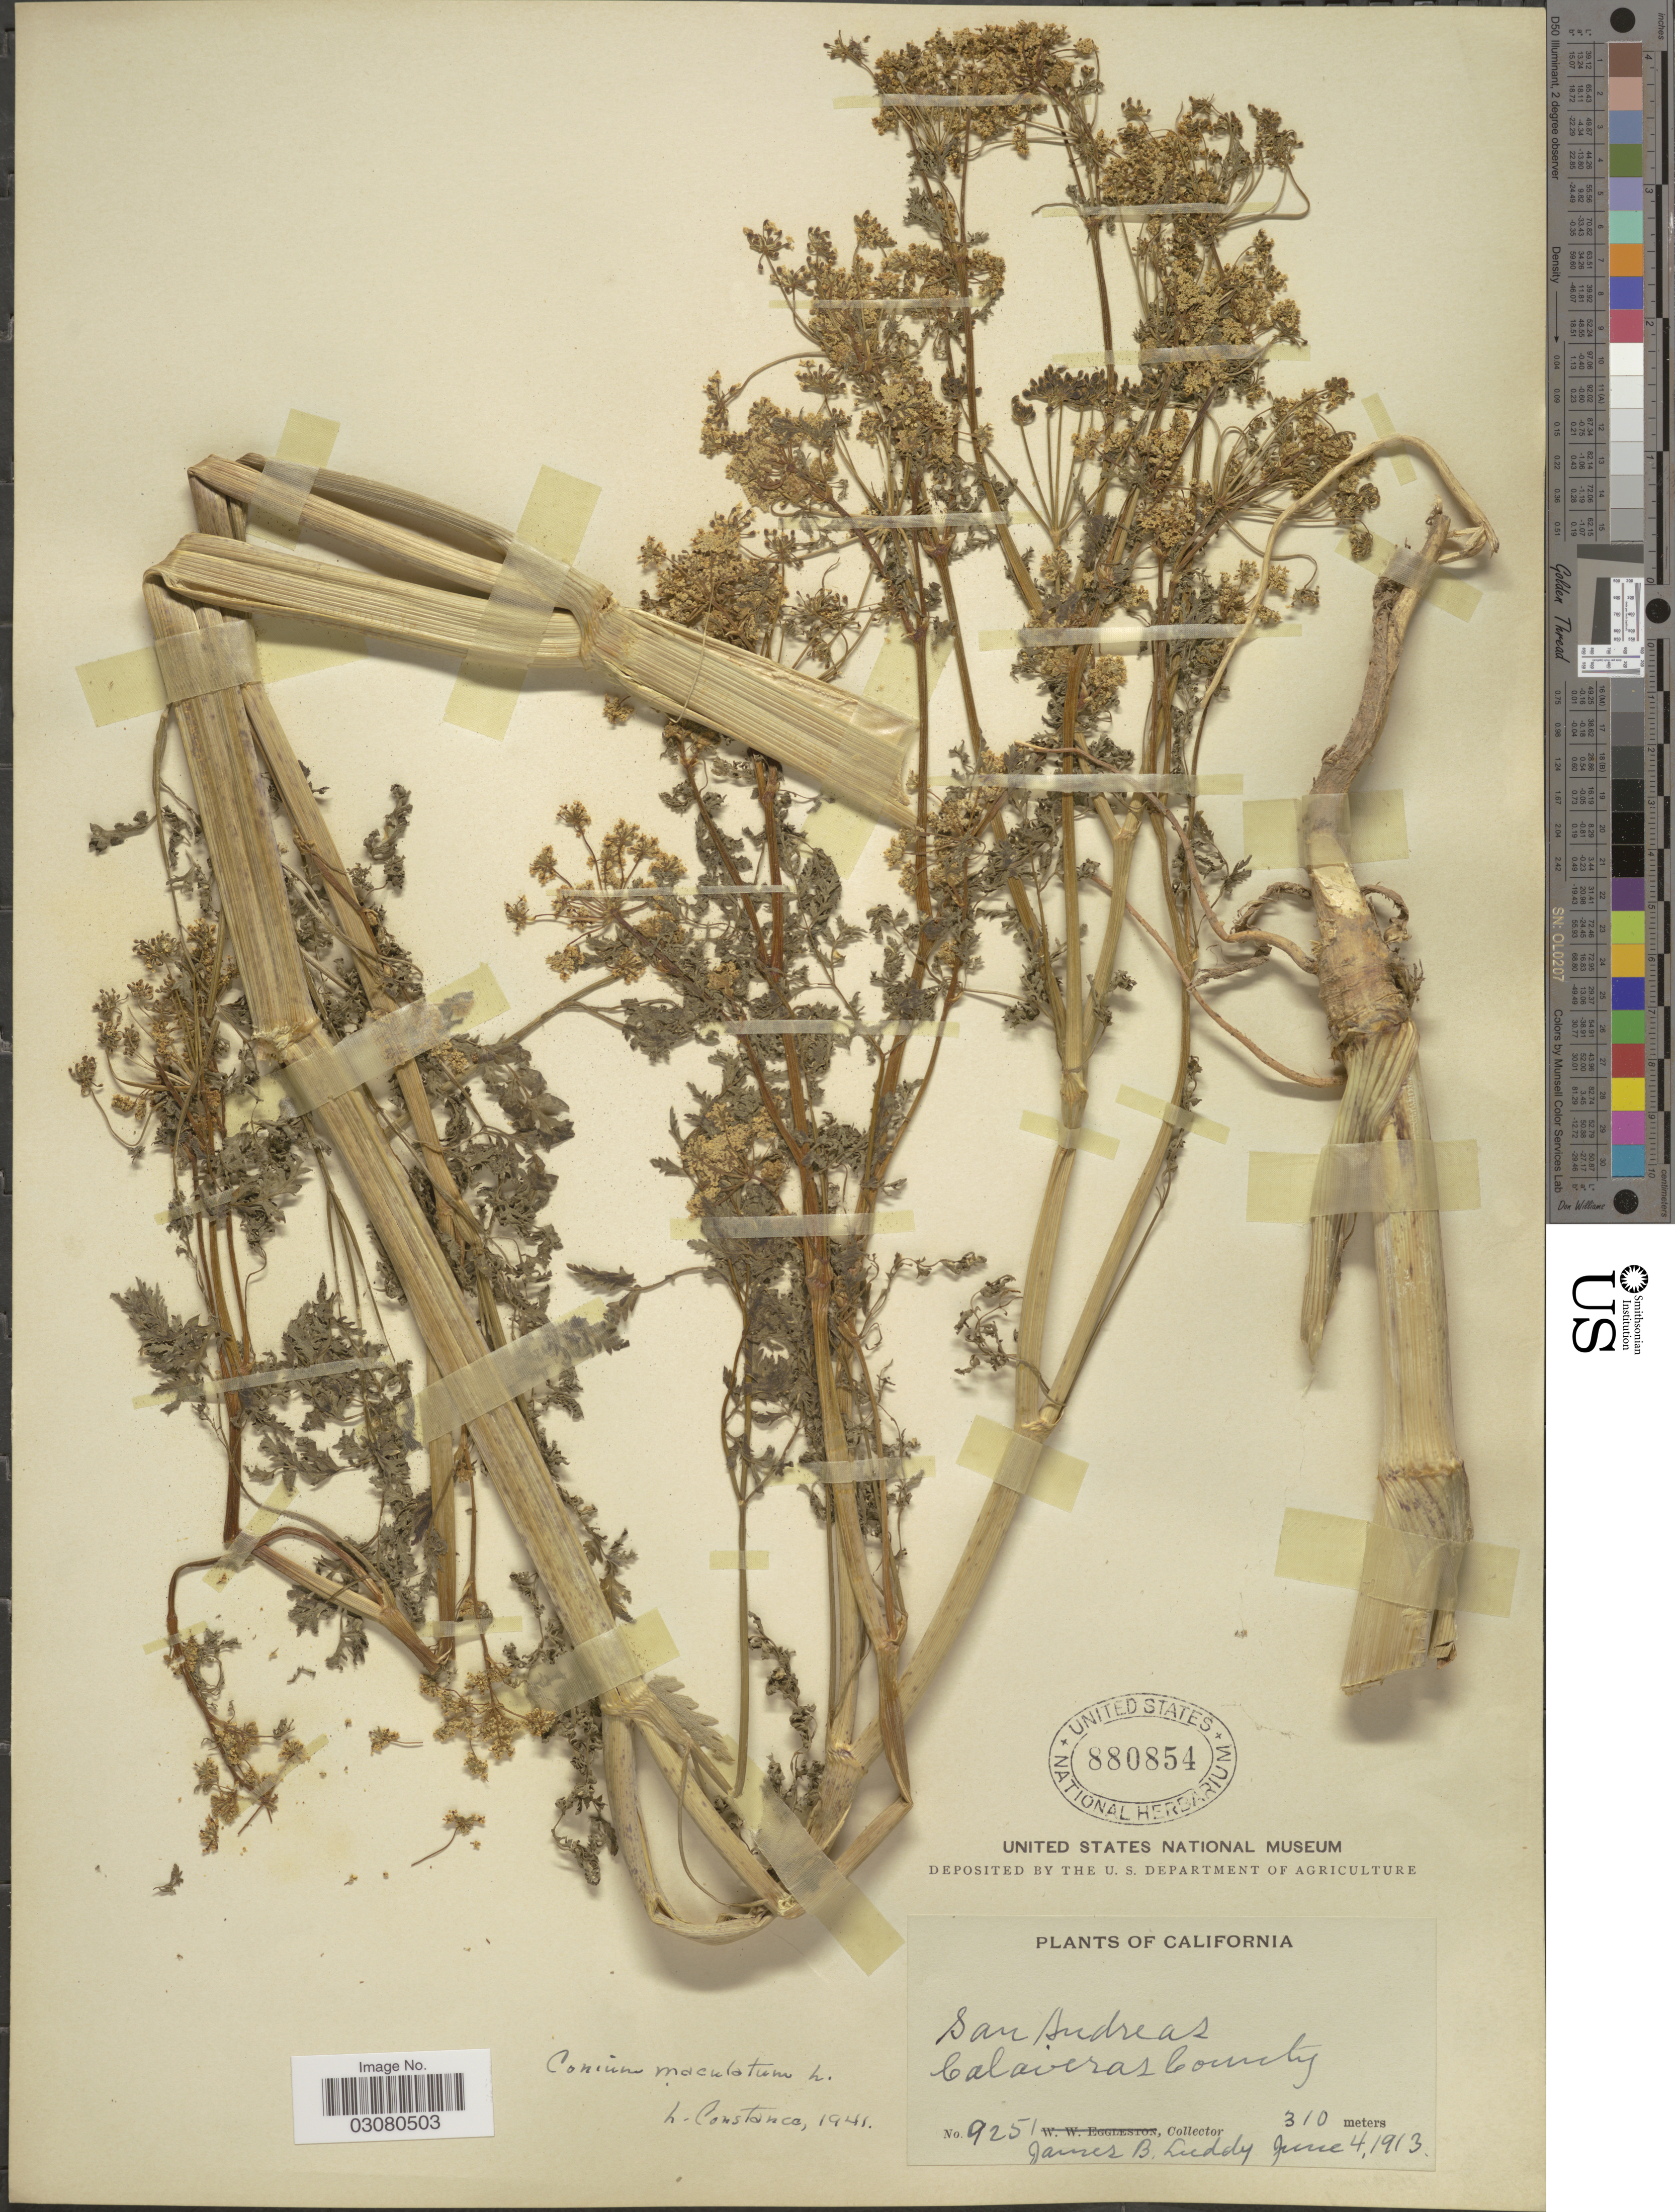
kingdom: Plantae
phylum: Tracheophyta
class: Magnoliopsida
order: Apiales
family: Apiaceae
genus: Conium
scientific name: Conium maculatum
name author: L.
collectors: J. Luddy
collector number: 9251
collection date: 1913-06-04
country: United States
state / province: California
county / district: Calaveras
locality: San Andreas. Calaveras County.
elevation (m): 310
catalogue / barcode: US 880854